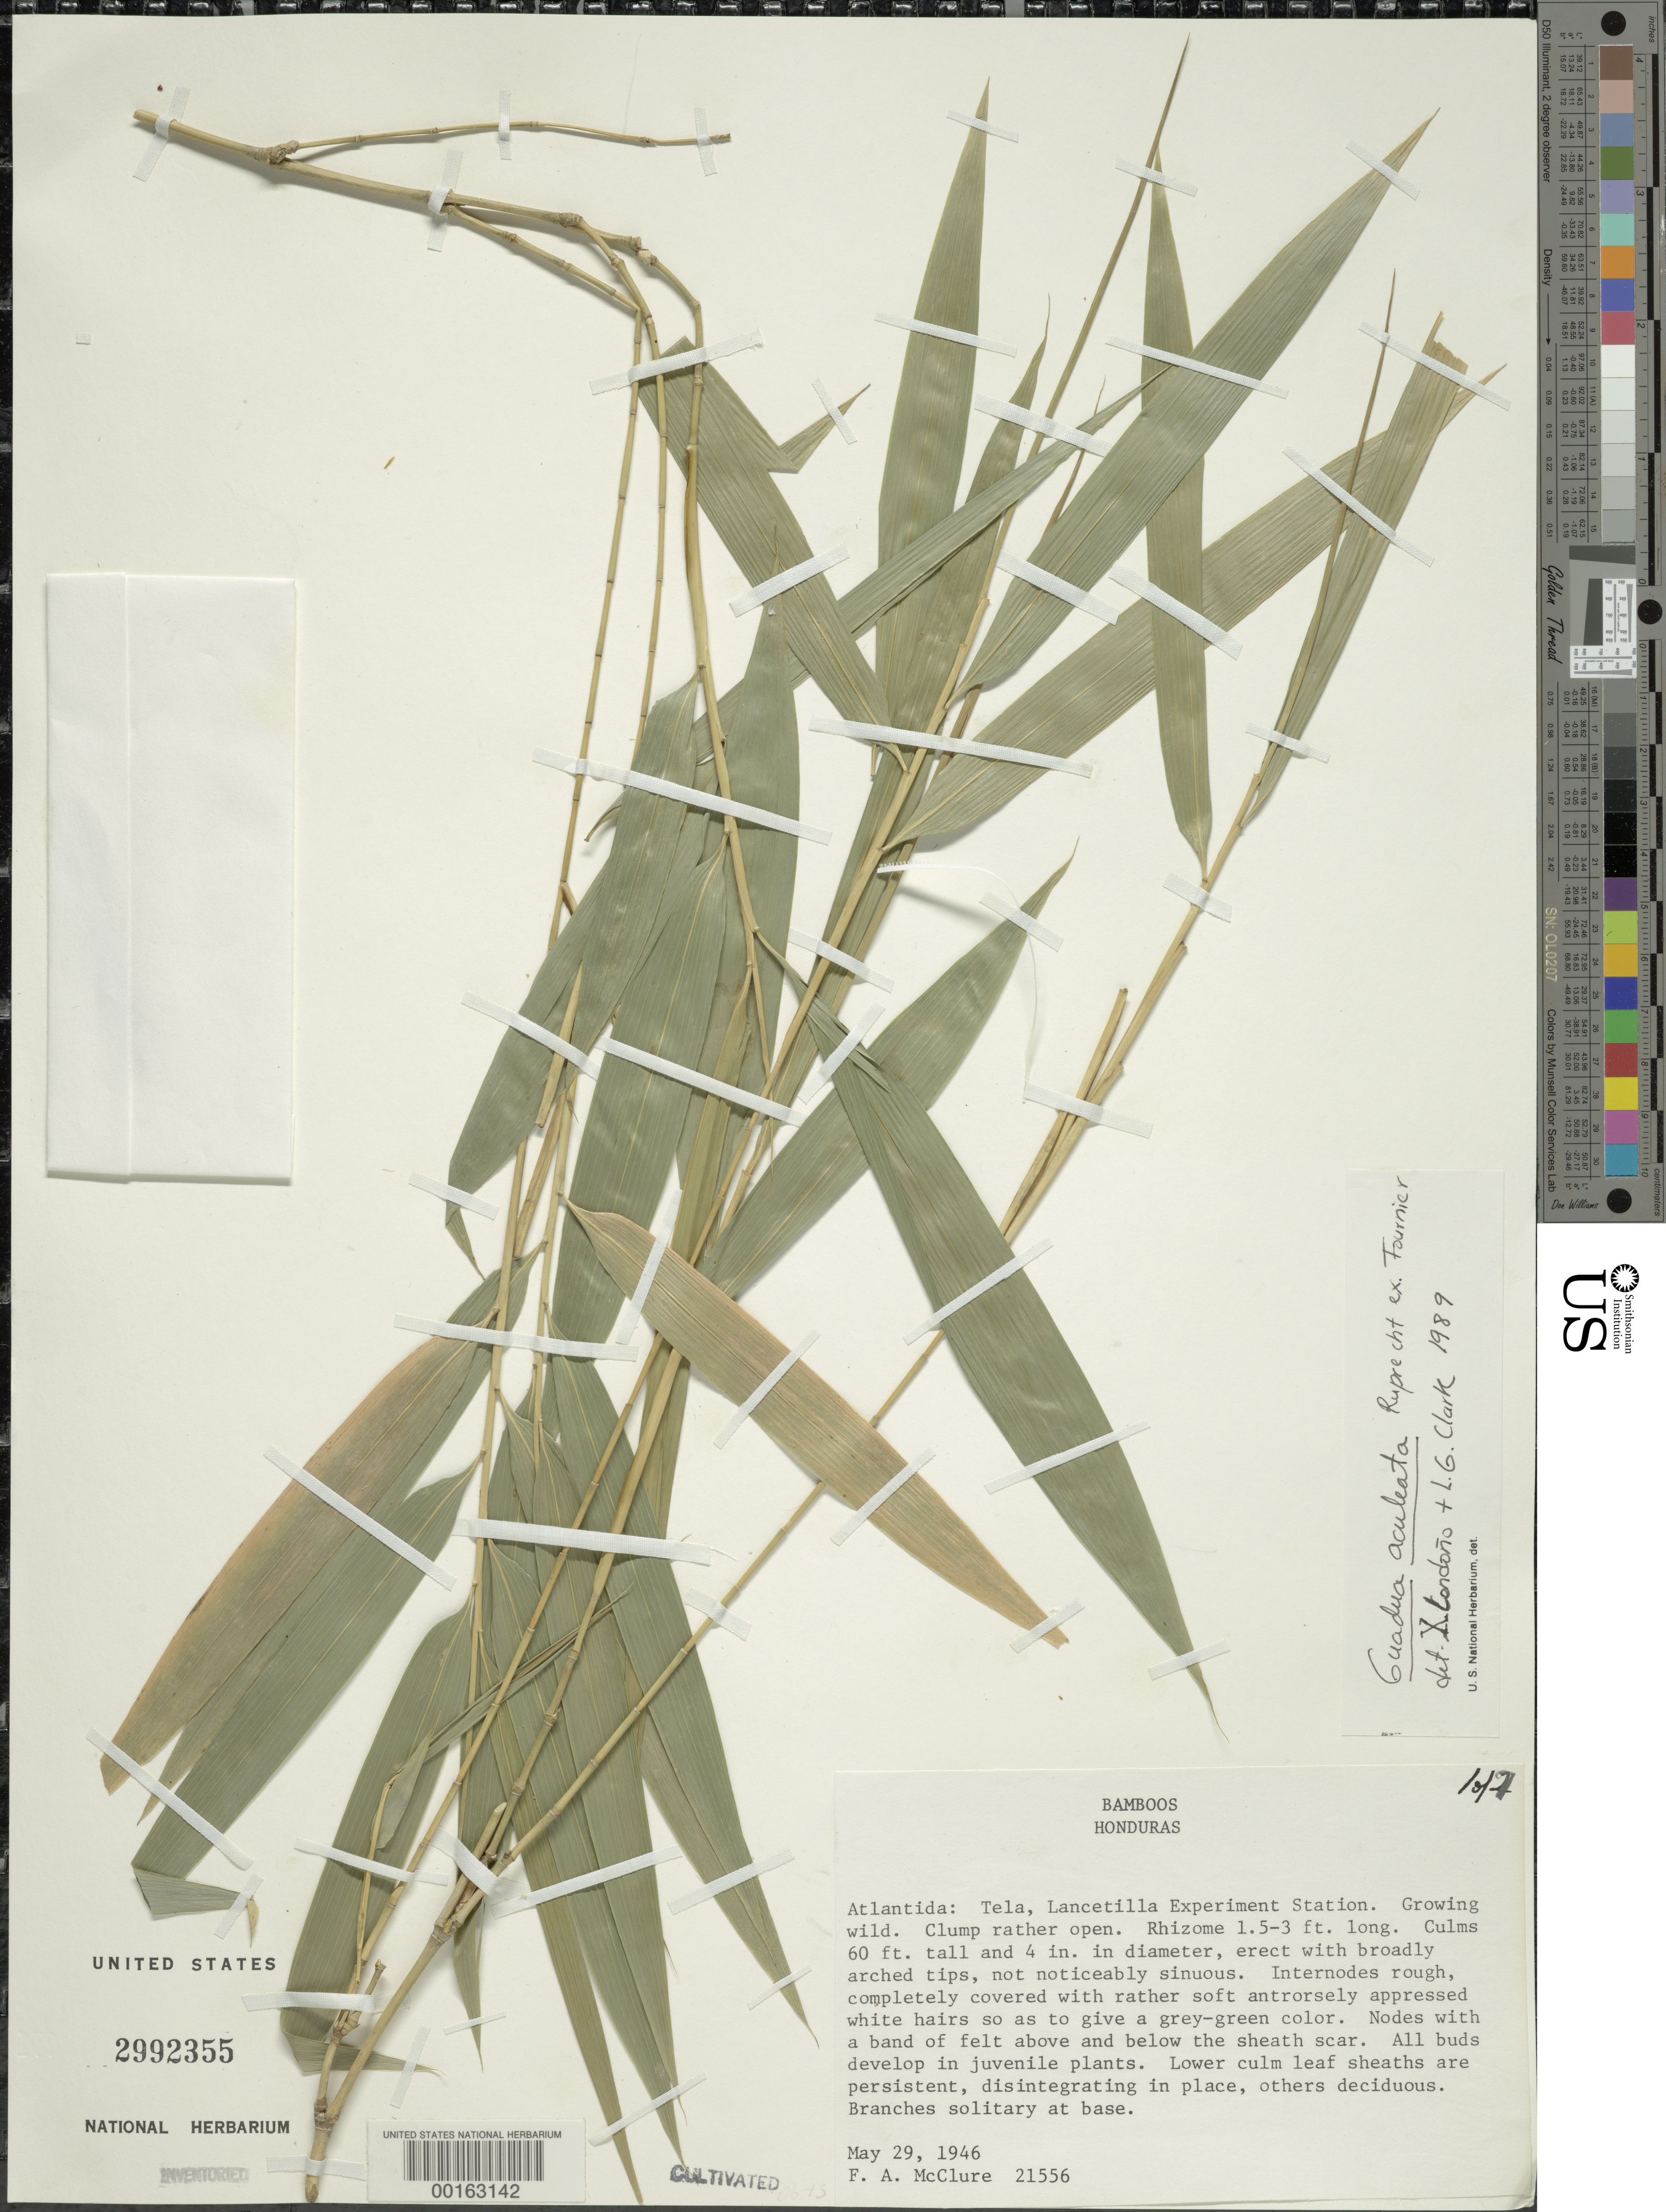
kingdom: Plantae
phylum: Tracheophyta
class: Liliopsida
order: Poales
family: Poaceae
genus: Guadua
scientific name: Guadua aculeata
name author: Rupr. ex E. Fourn.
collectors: F. A. McClure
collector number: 21556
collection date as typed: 29 May 1946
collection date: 1946-05-29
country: Honduras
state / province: Atlántida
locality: Lancetilla Exp. Sta., Tela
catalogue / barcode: US 2992355